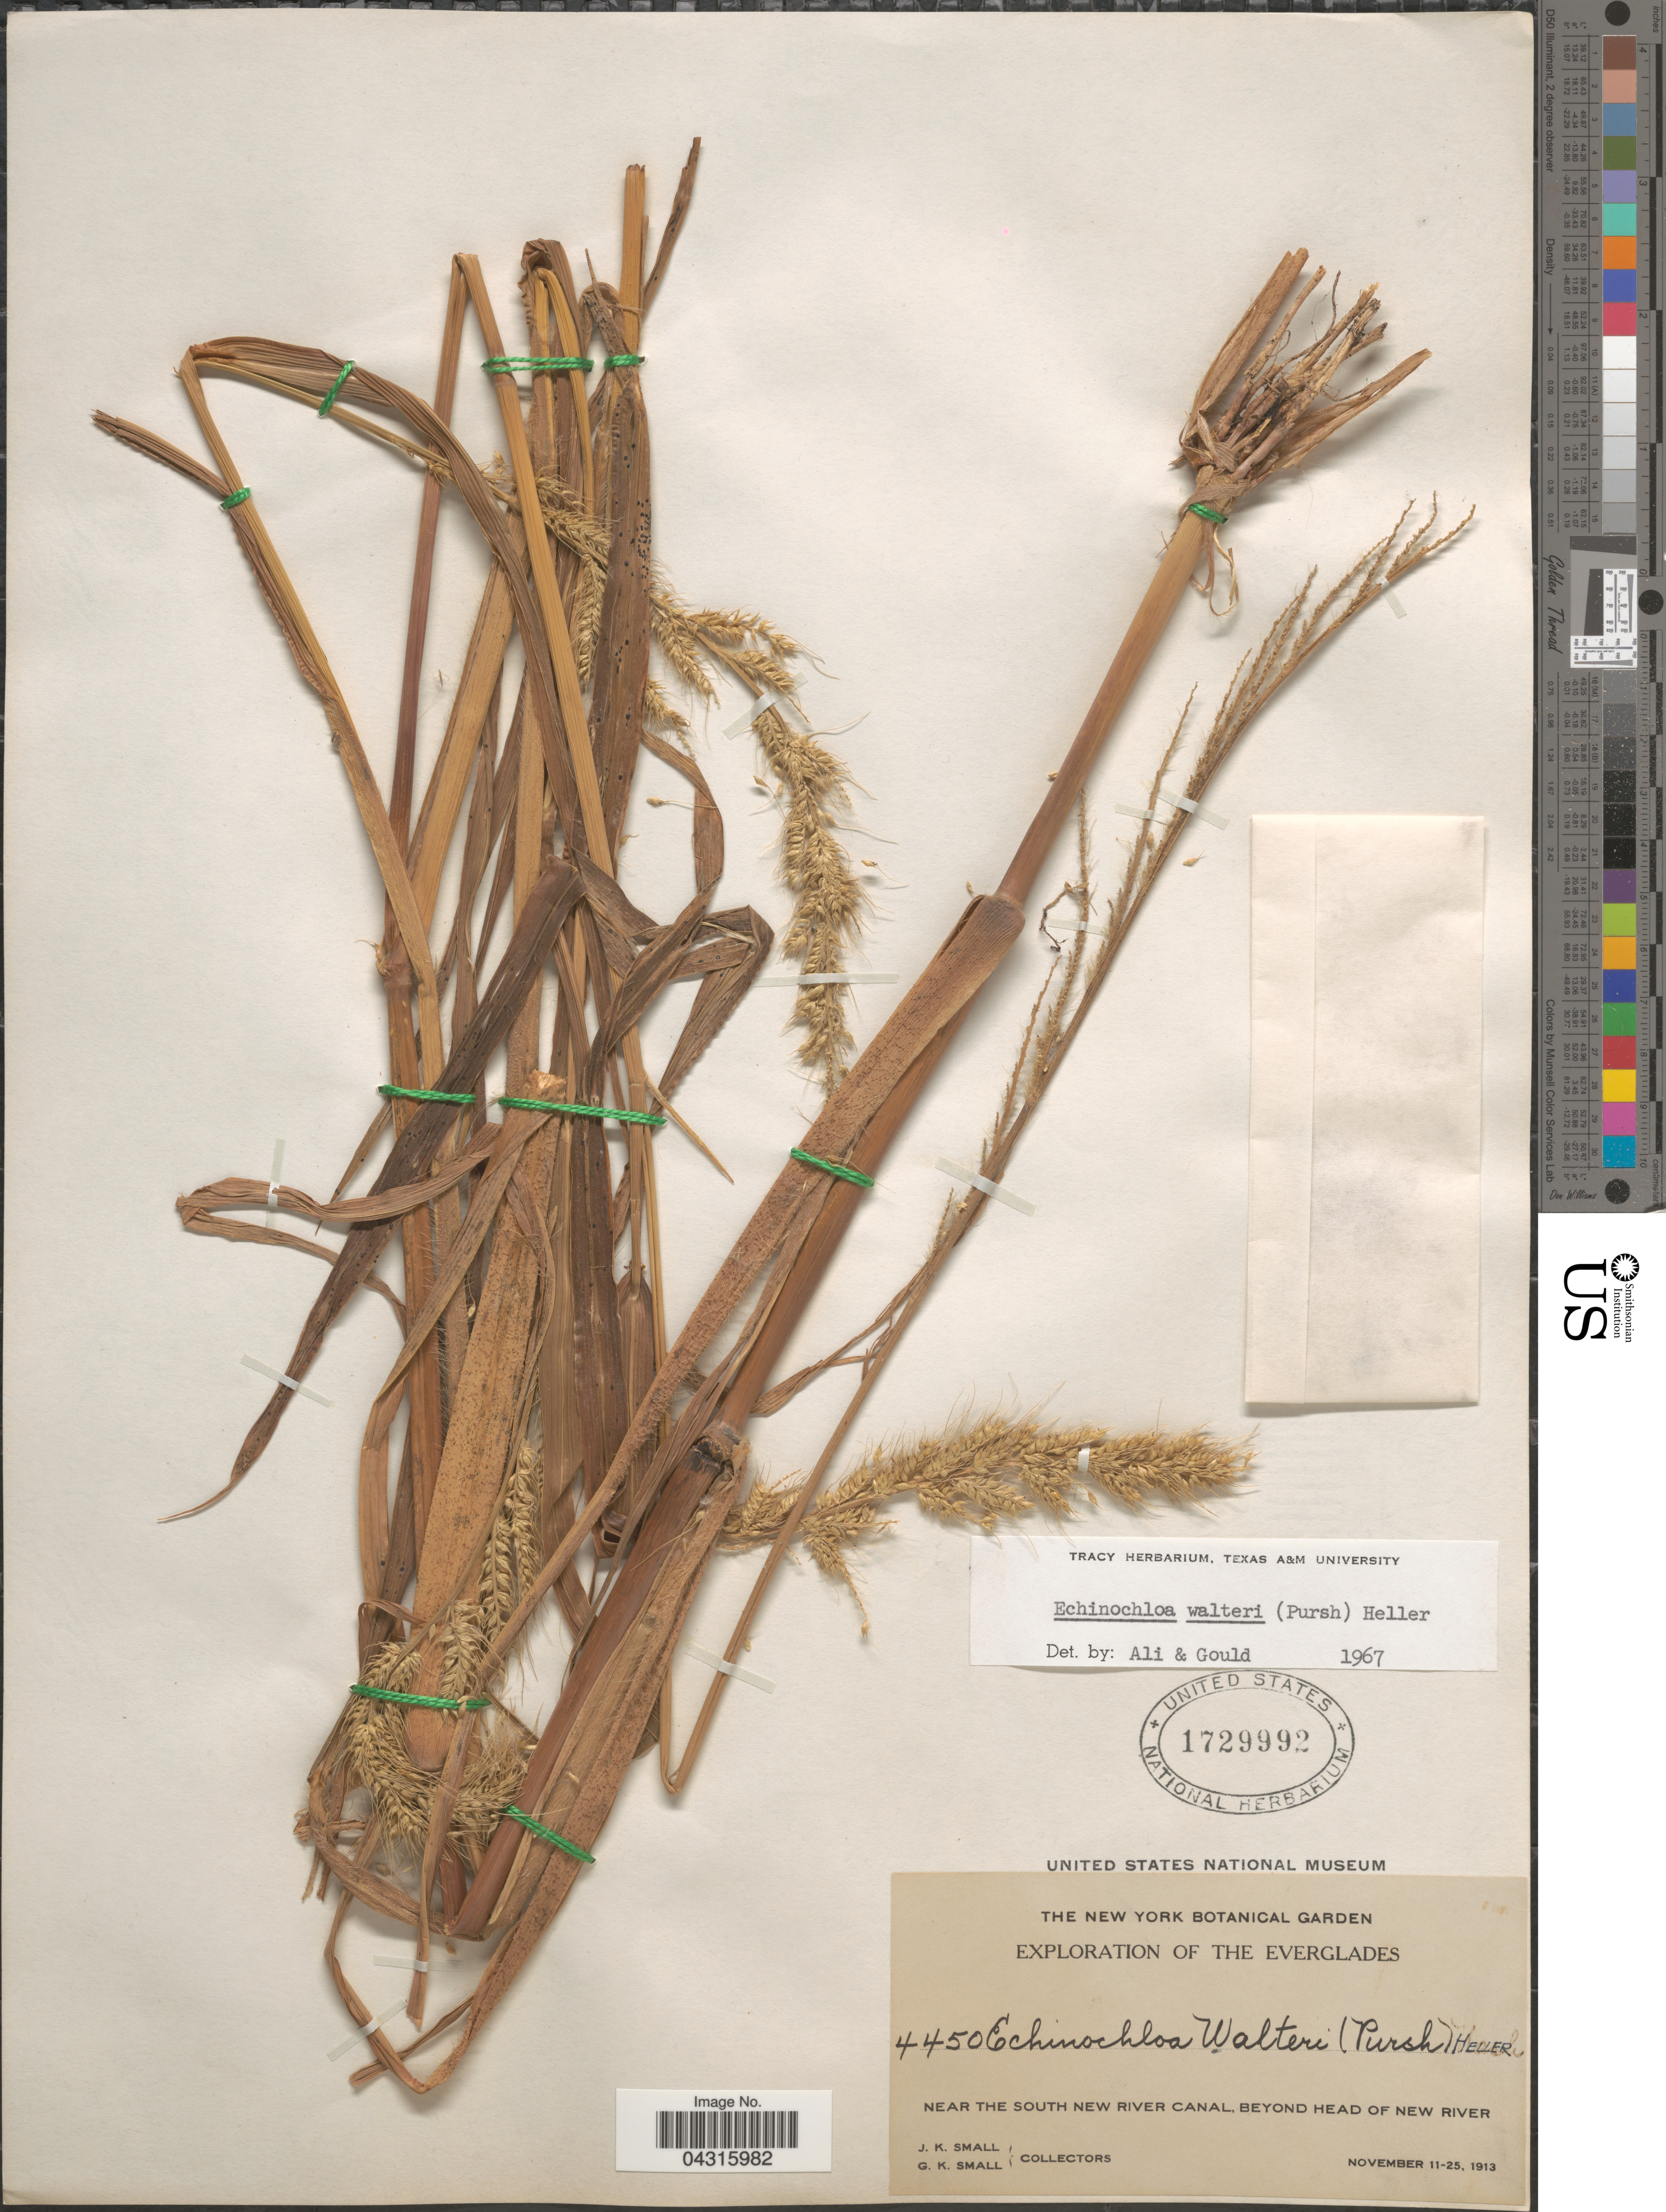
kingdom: Plantae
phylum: Tracheophyta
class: Liliopsida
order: Poales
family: Poaceae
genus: Echinochloa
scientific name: Echinochloa walteri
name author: (Pursh) A. Heller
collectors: J. K. Small & G. K. Small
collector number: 4450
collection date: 1913-11-11/1913-11-25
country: United States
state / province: Florida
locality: Exploration of The Everglades. Near The South New River Canal, Beyond Head of New River.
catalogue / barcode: US 1729992